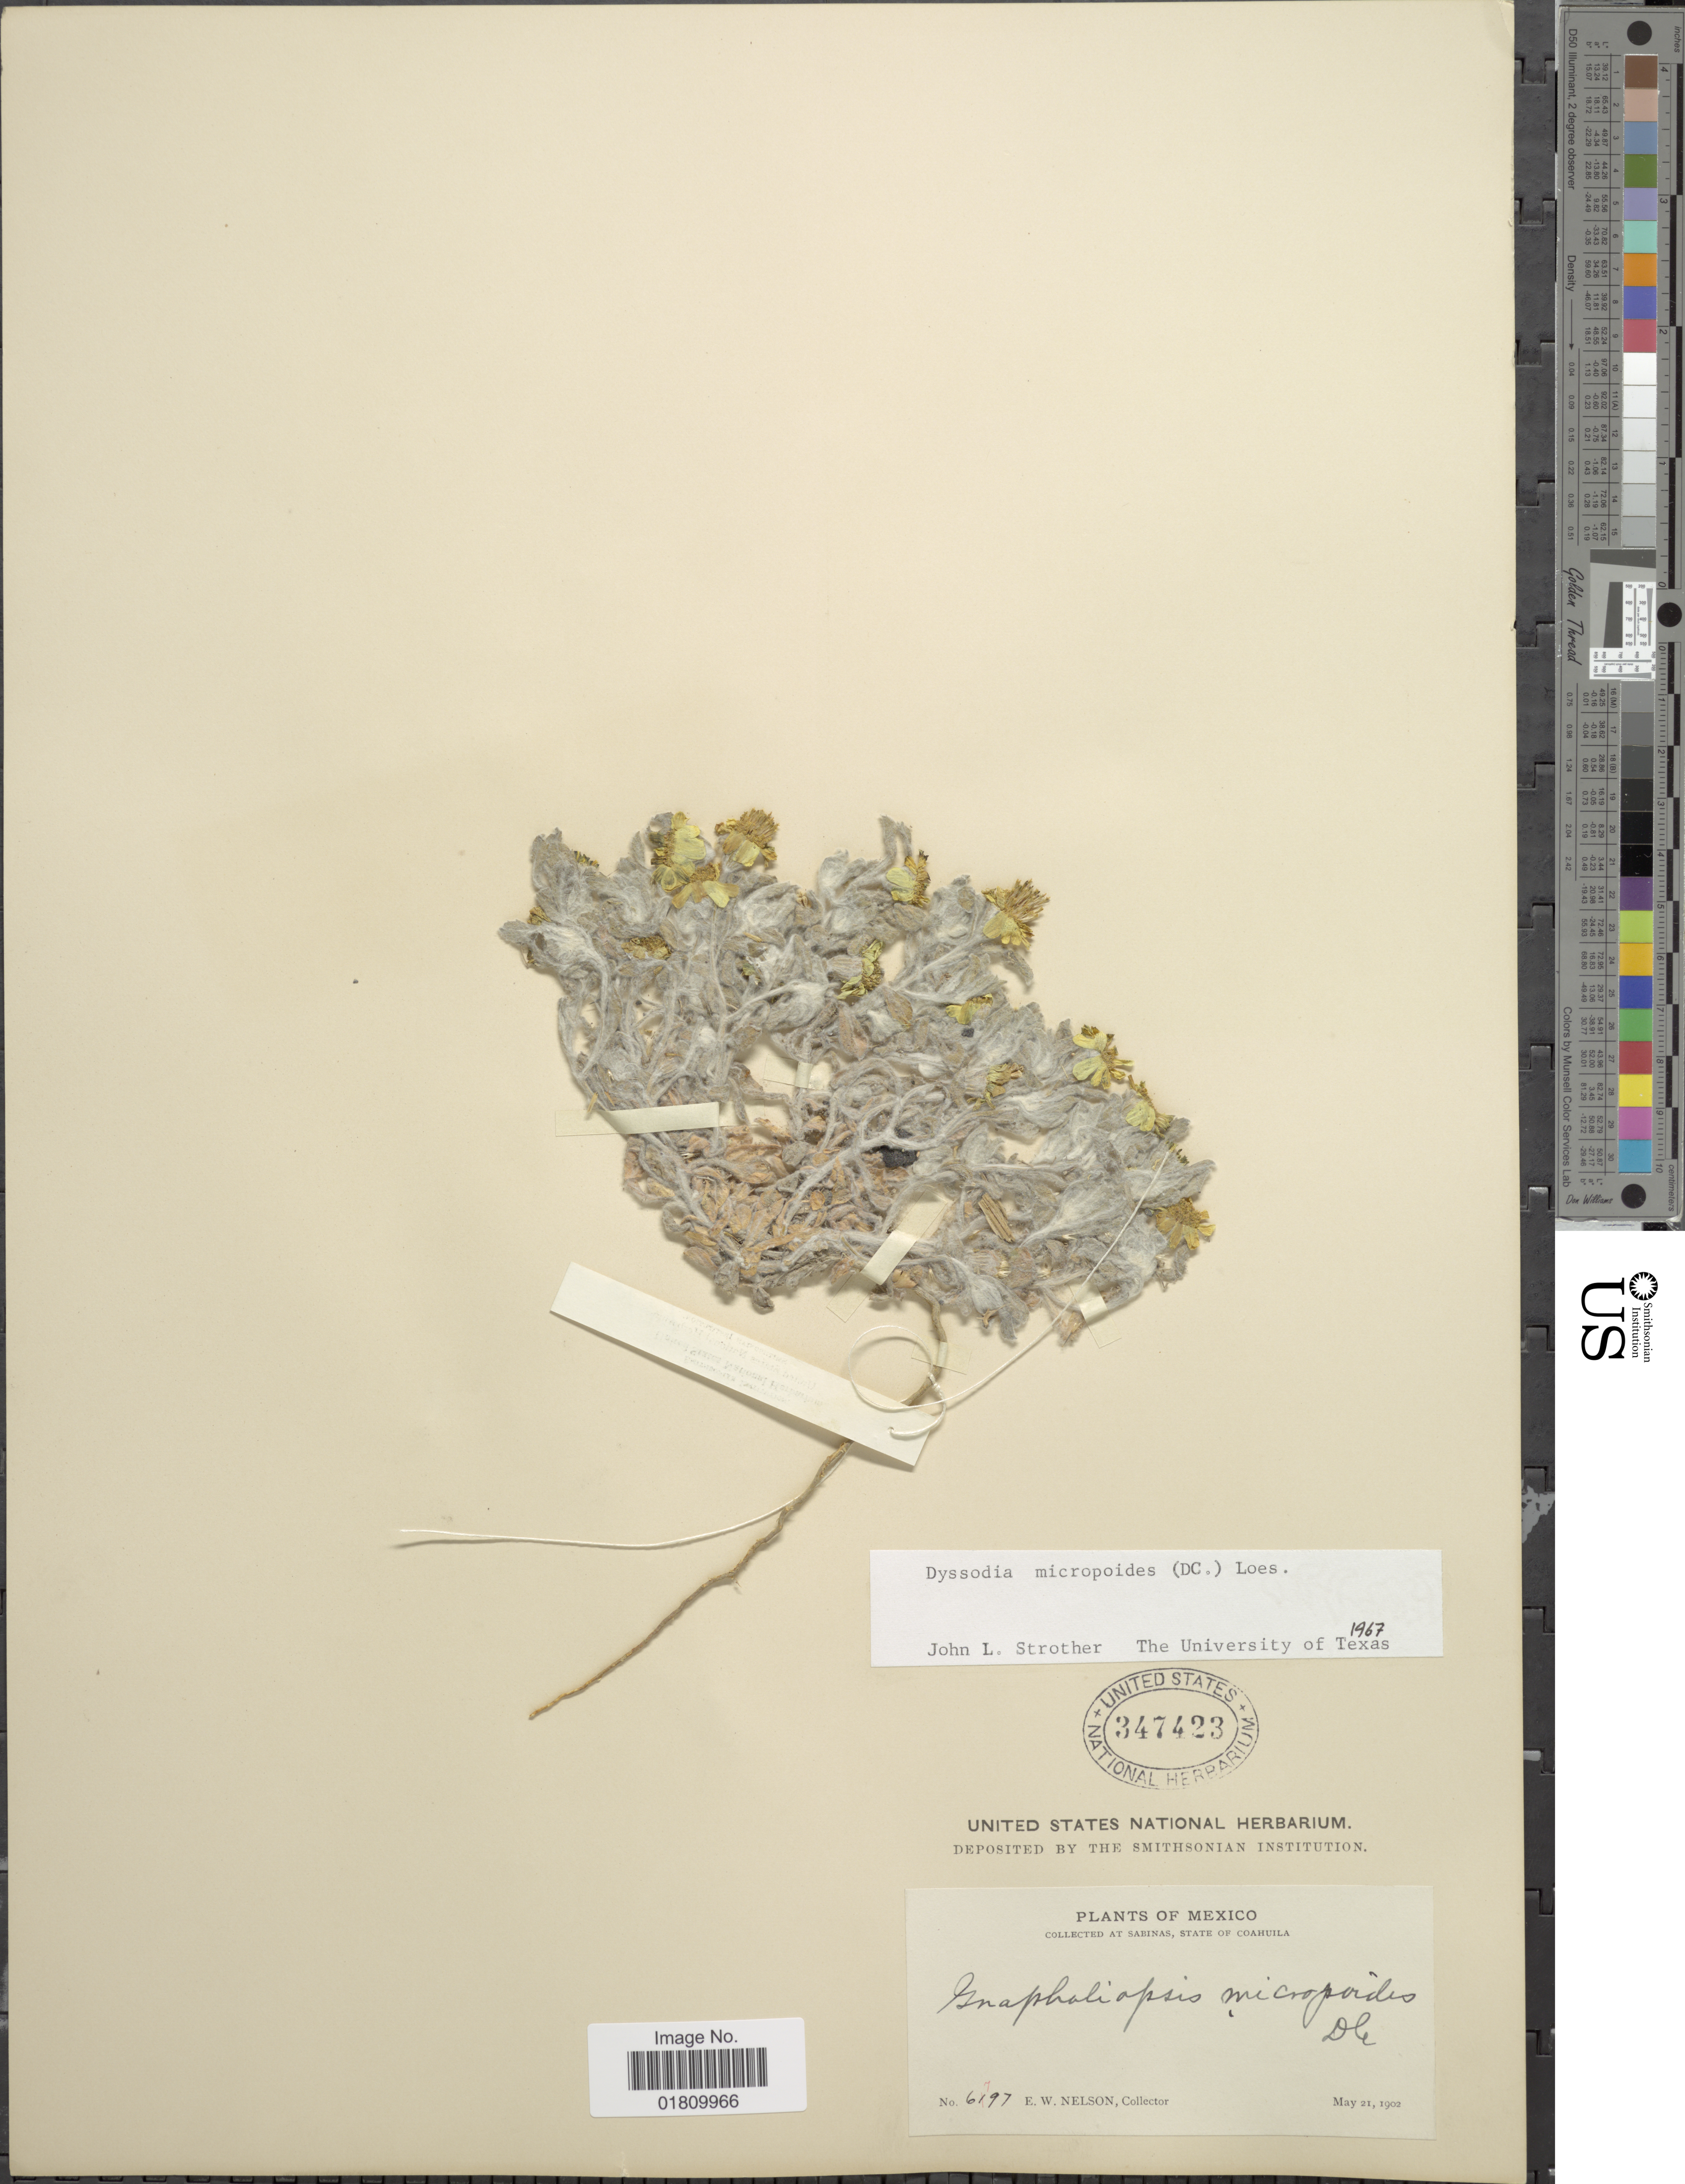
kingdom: Plantae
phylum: Tracheophyta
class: Magnoliopsida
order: Asterales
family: Asteraceae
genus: Thymophylla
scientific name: Thymophylla micropoides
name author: (DC.) Strother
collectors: E. W. Nelson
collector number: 6797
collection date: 1902-05-21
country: Mexico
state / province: Coahuila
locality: Sabinas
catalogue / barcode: US 347423